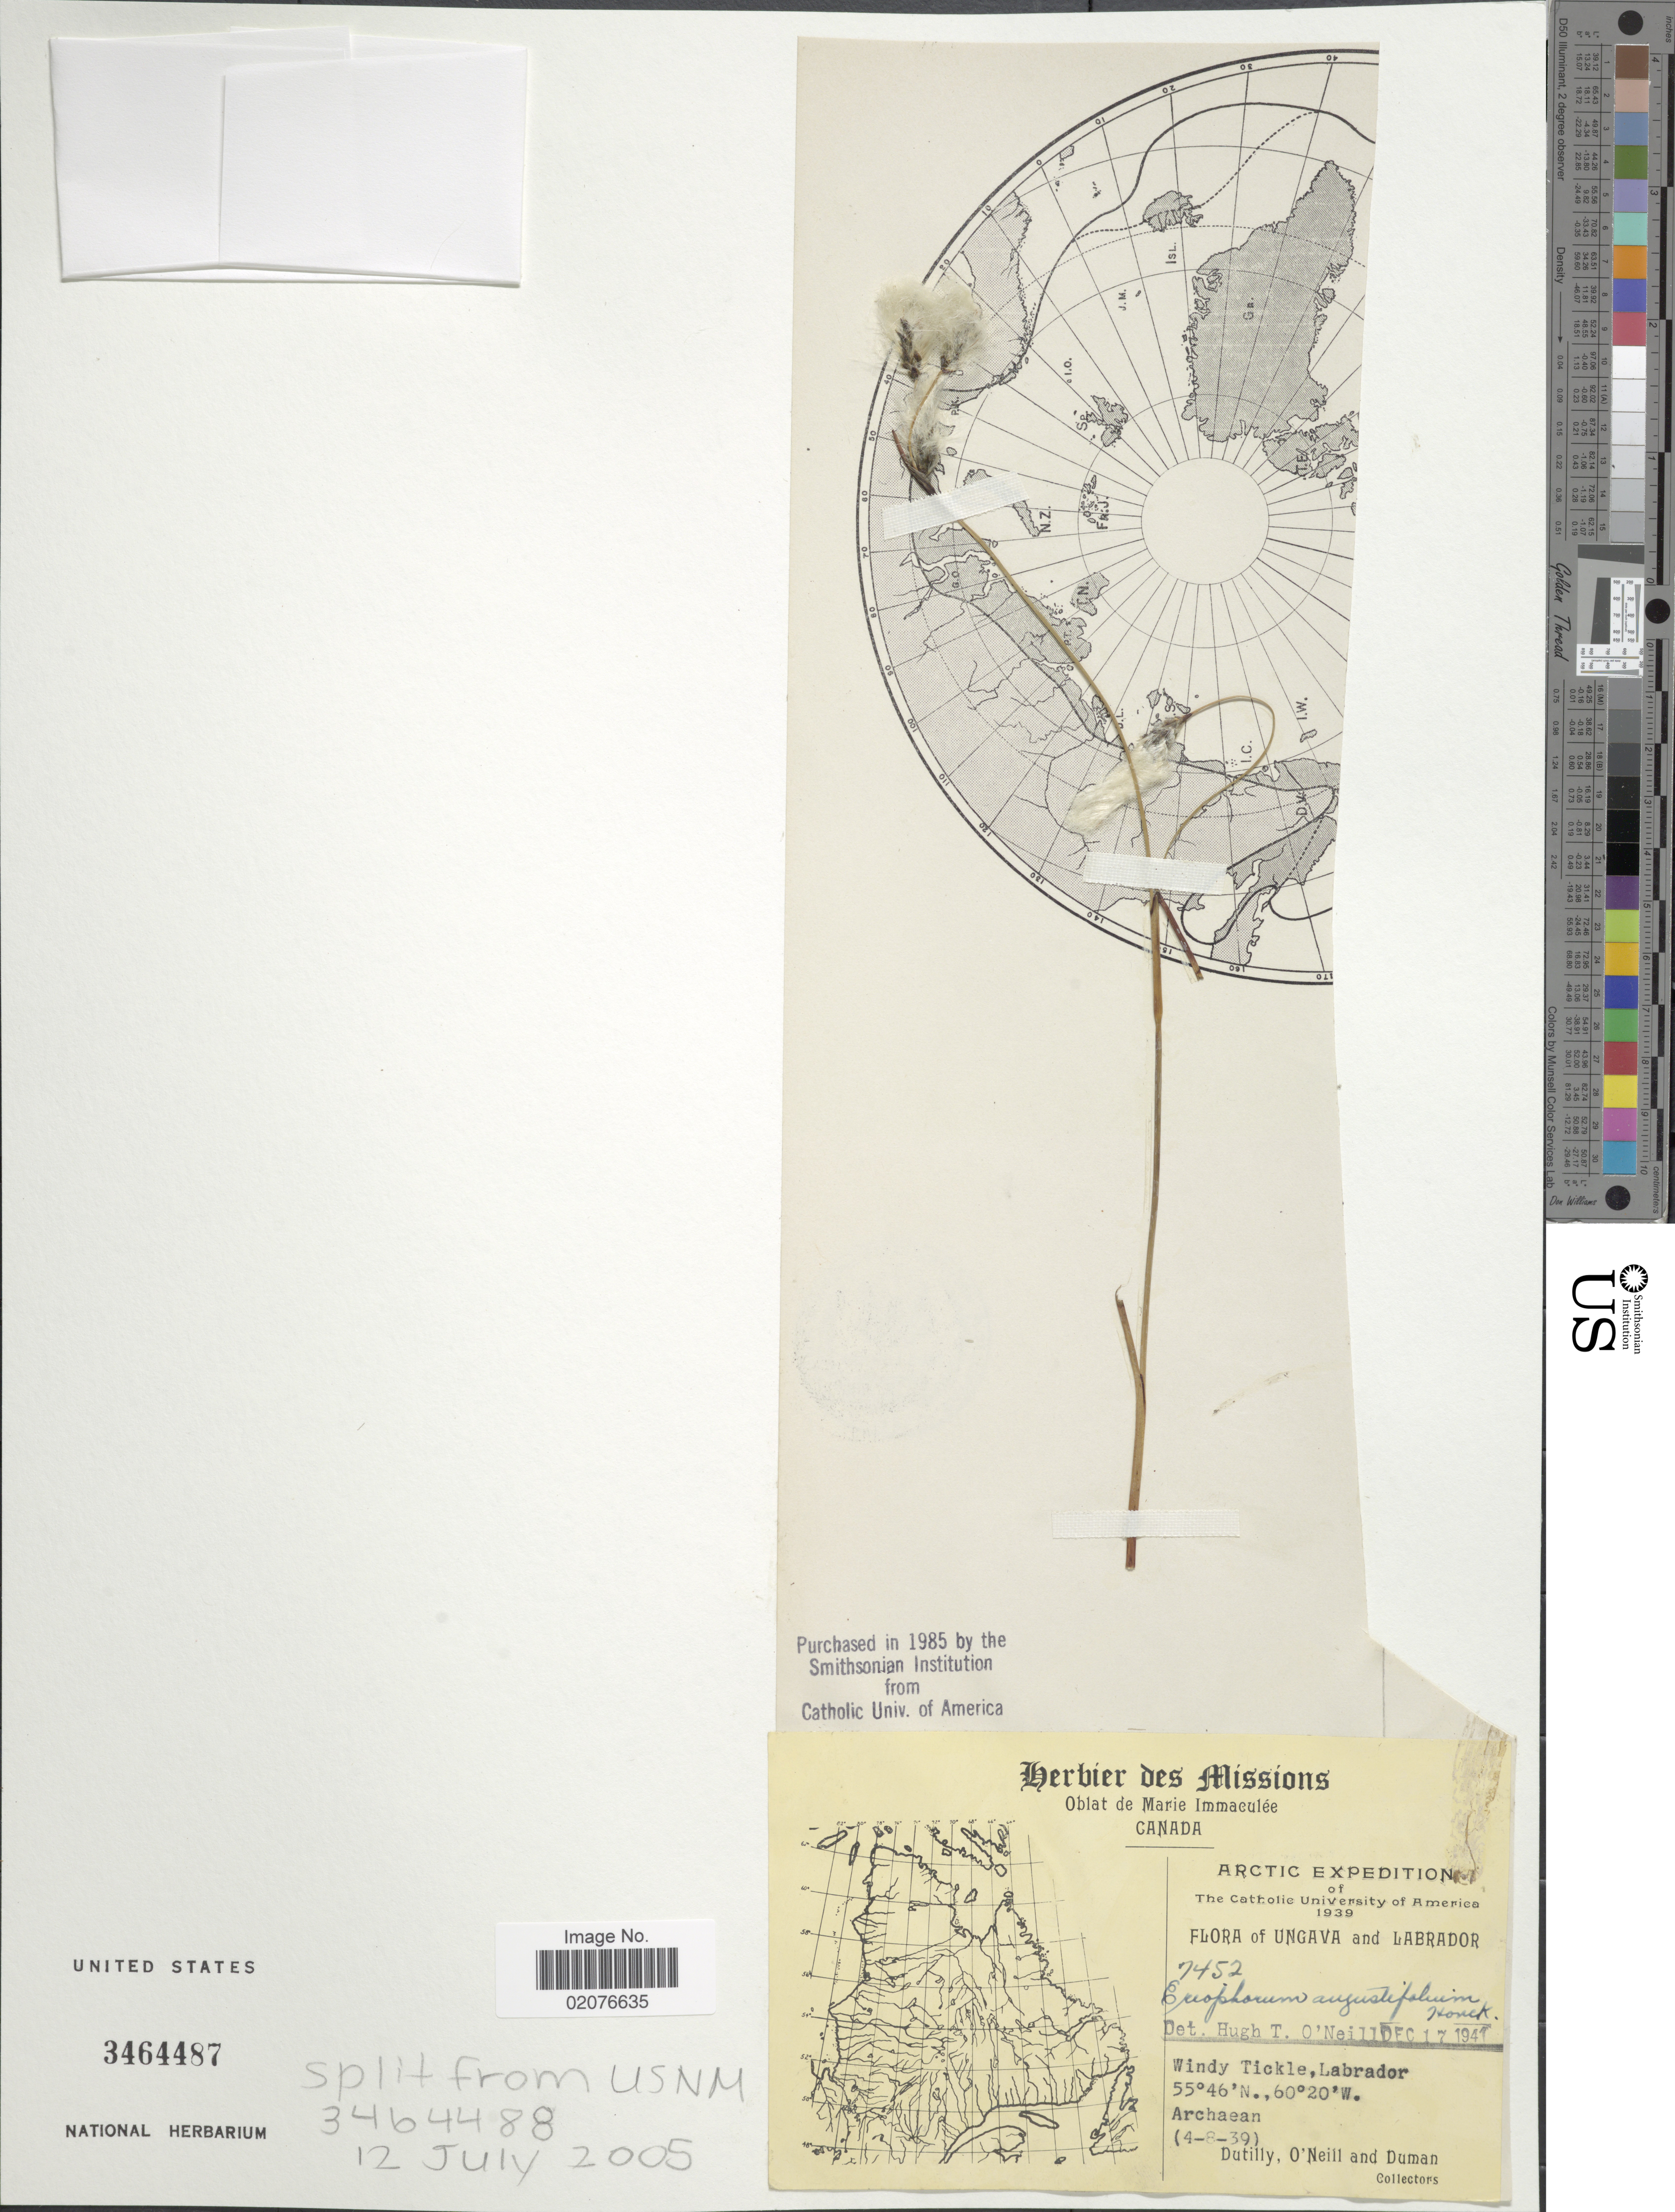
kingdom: Plantae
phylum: Tracheophyta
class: Liliopsida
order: Poales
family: Cyperaceae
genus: Eriophorum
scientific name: Eriophorum angustifolium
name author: Honck.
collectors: -. Dutilly, O' Neill & -. Duman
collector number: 7452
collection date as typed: Transcribed d/m/y: 4/8/39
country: Canada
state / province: Newfoundland and Labrador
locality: Arctic, Ungava and Labrador, Windy Tickle, Labrador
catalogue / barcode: US 3464487